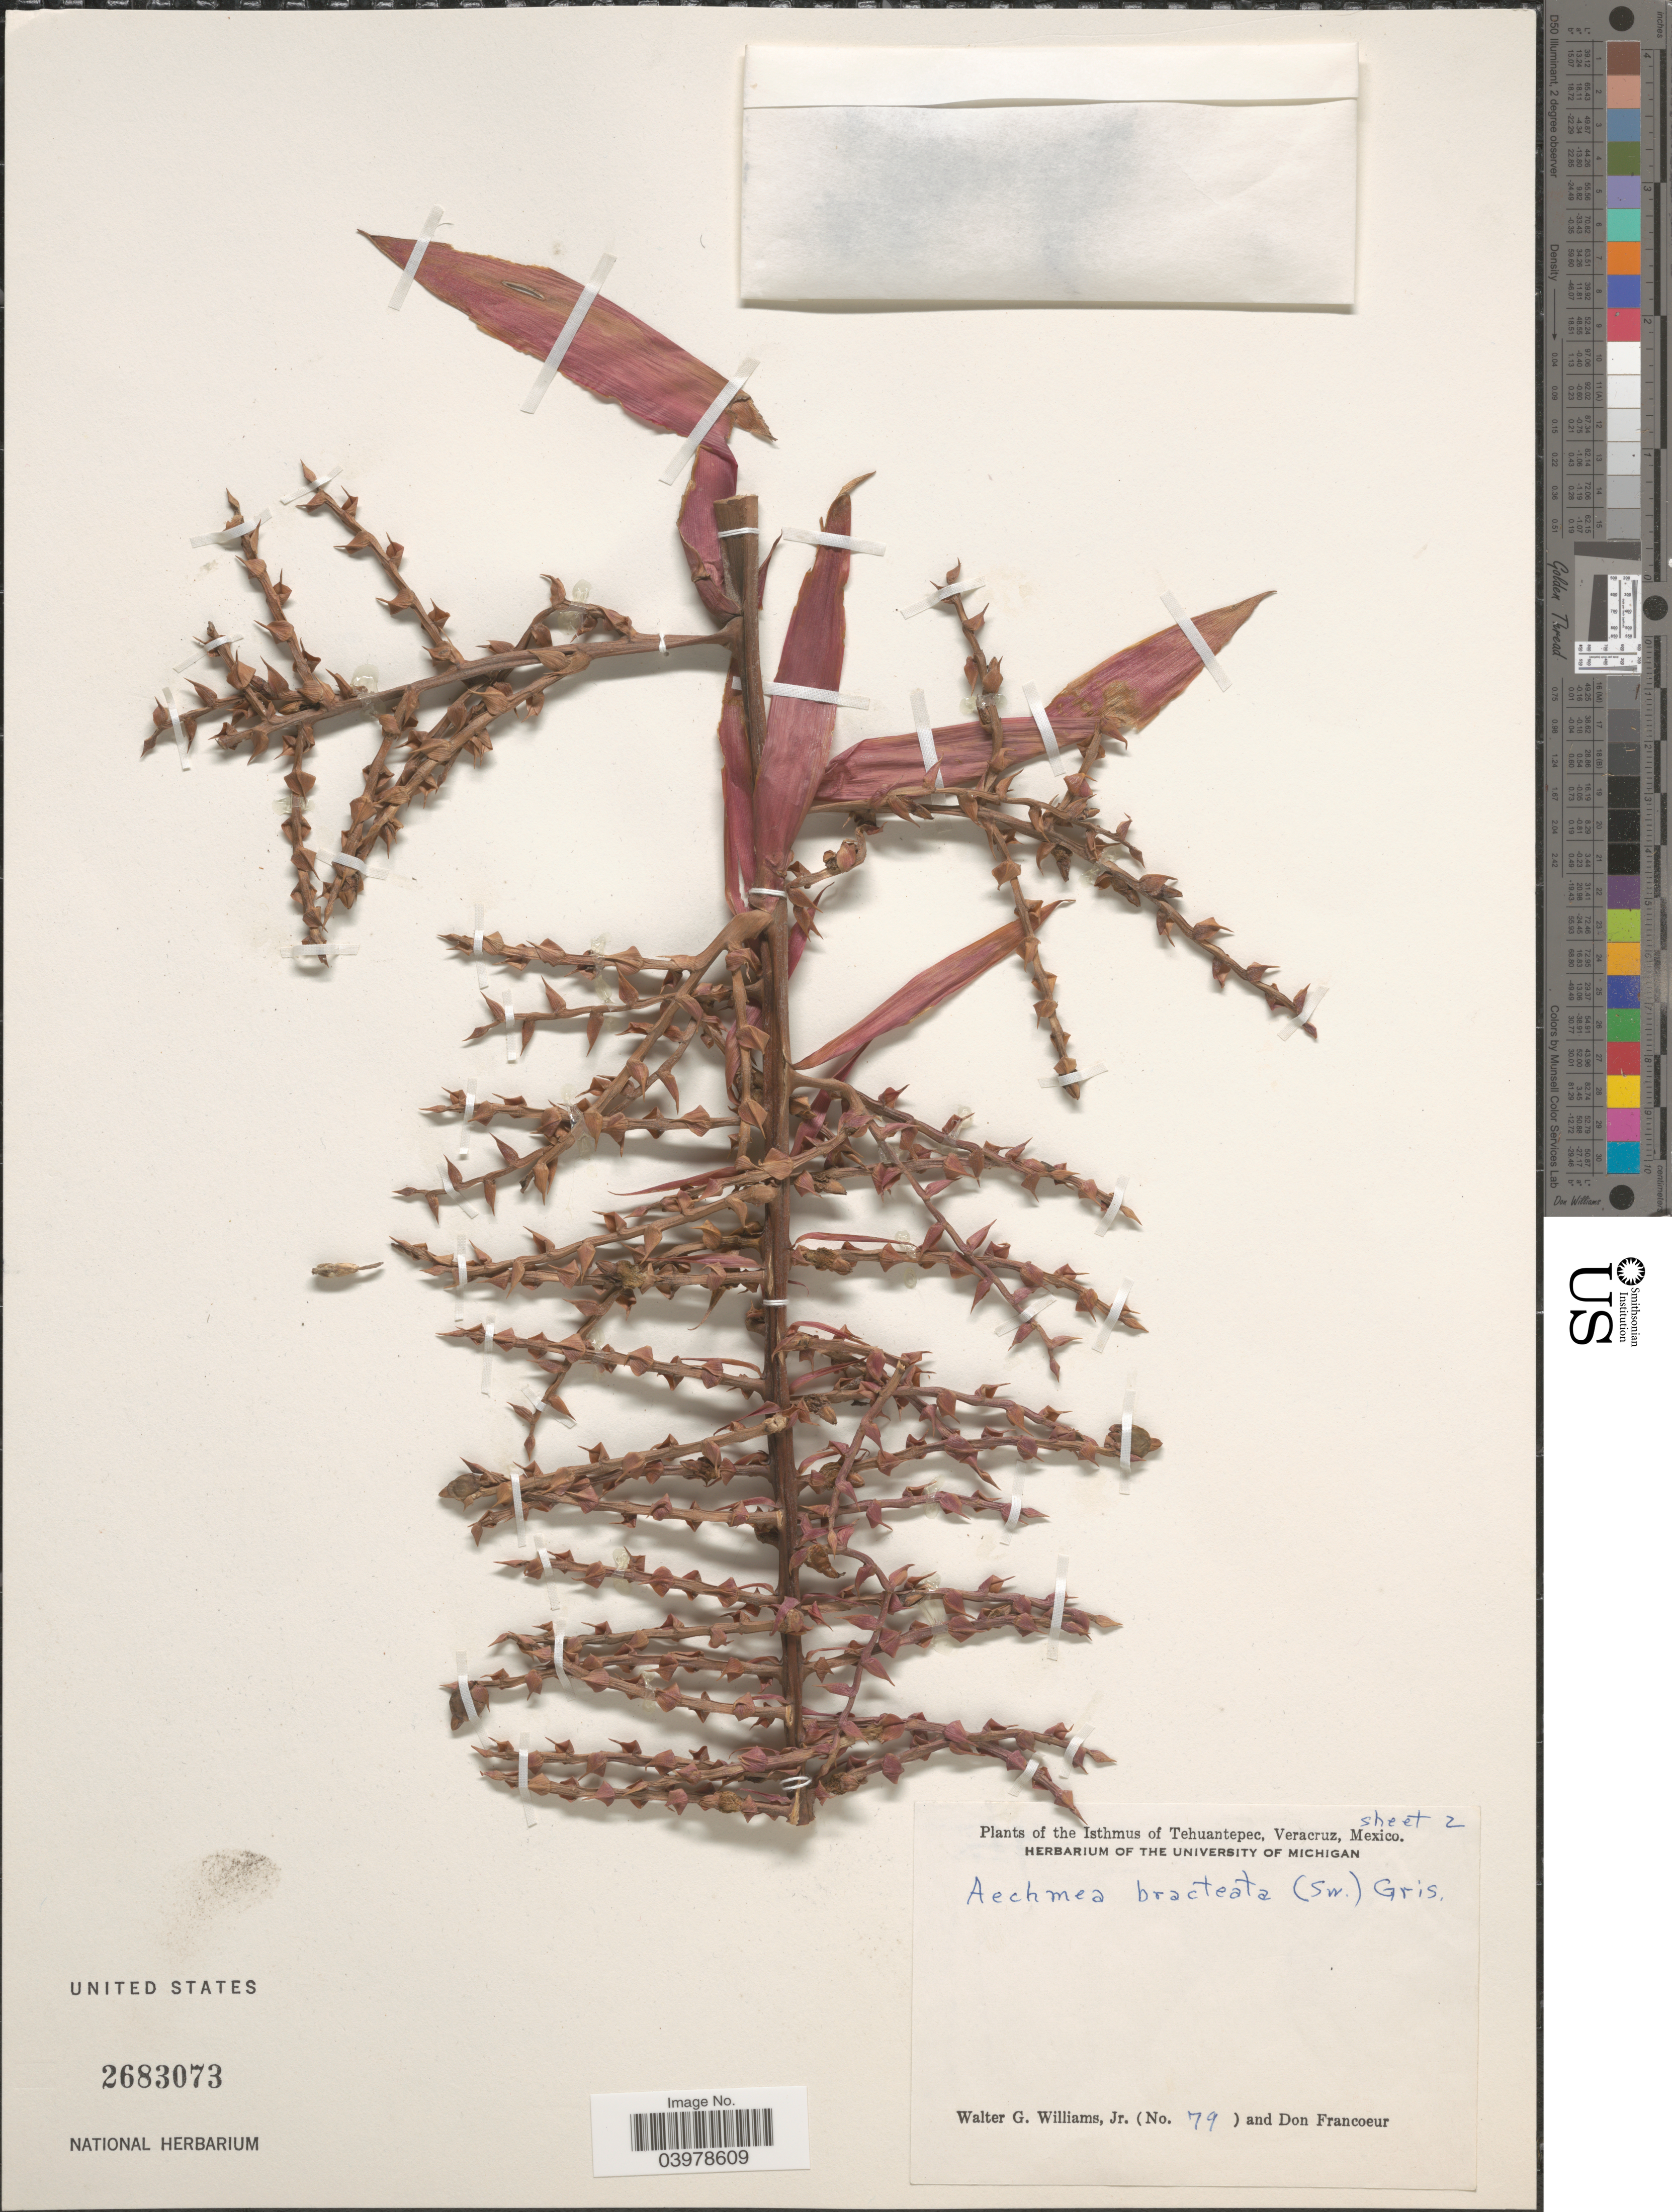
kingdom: Plantae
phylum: Tracheophyta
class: Liliopsida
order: Poales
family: Bromeliaceae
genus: Aechmea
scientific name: Aechmea bracteata var. bracteata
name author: (Sw.) Griseb.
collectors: W. A. Williams & D. Francoeur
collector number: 79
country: Mexico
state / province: Veracruz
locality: The Isthmus of Tehuantepec, Veracruz.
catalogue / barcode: US 2683073